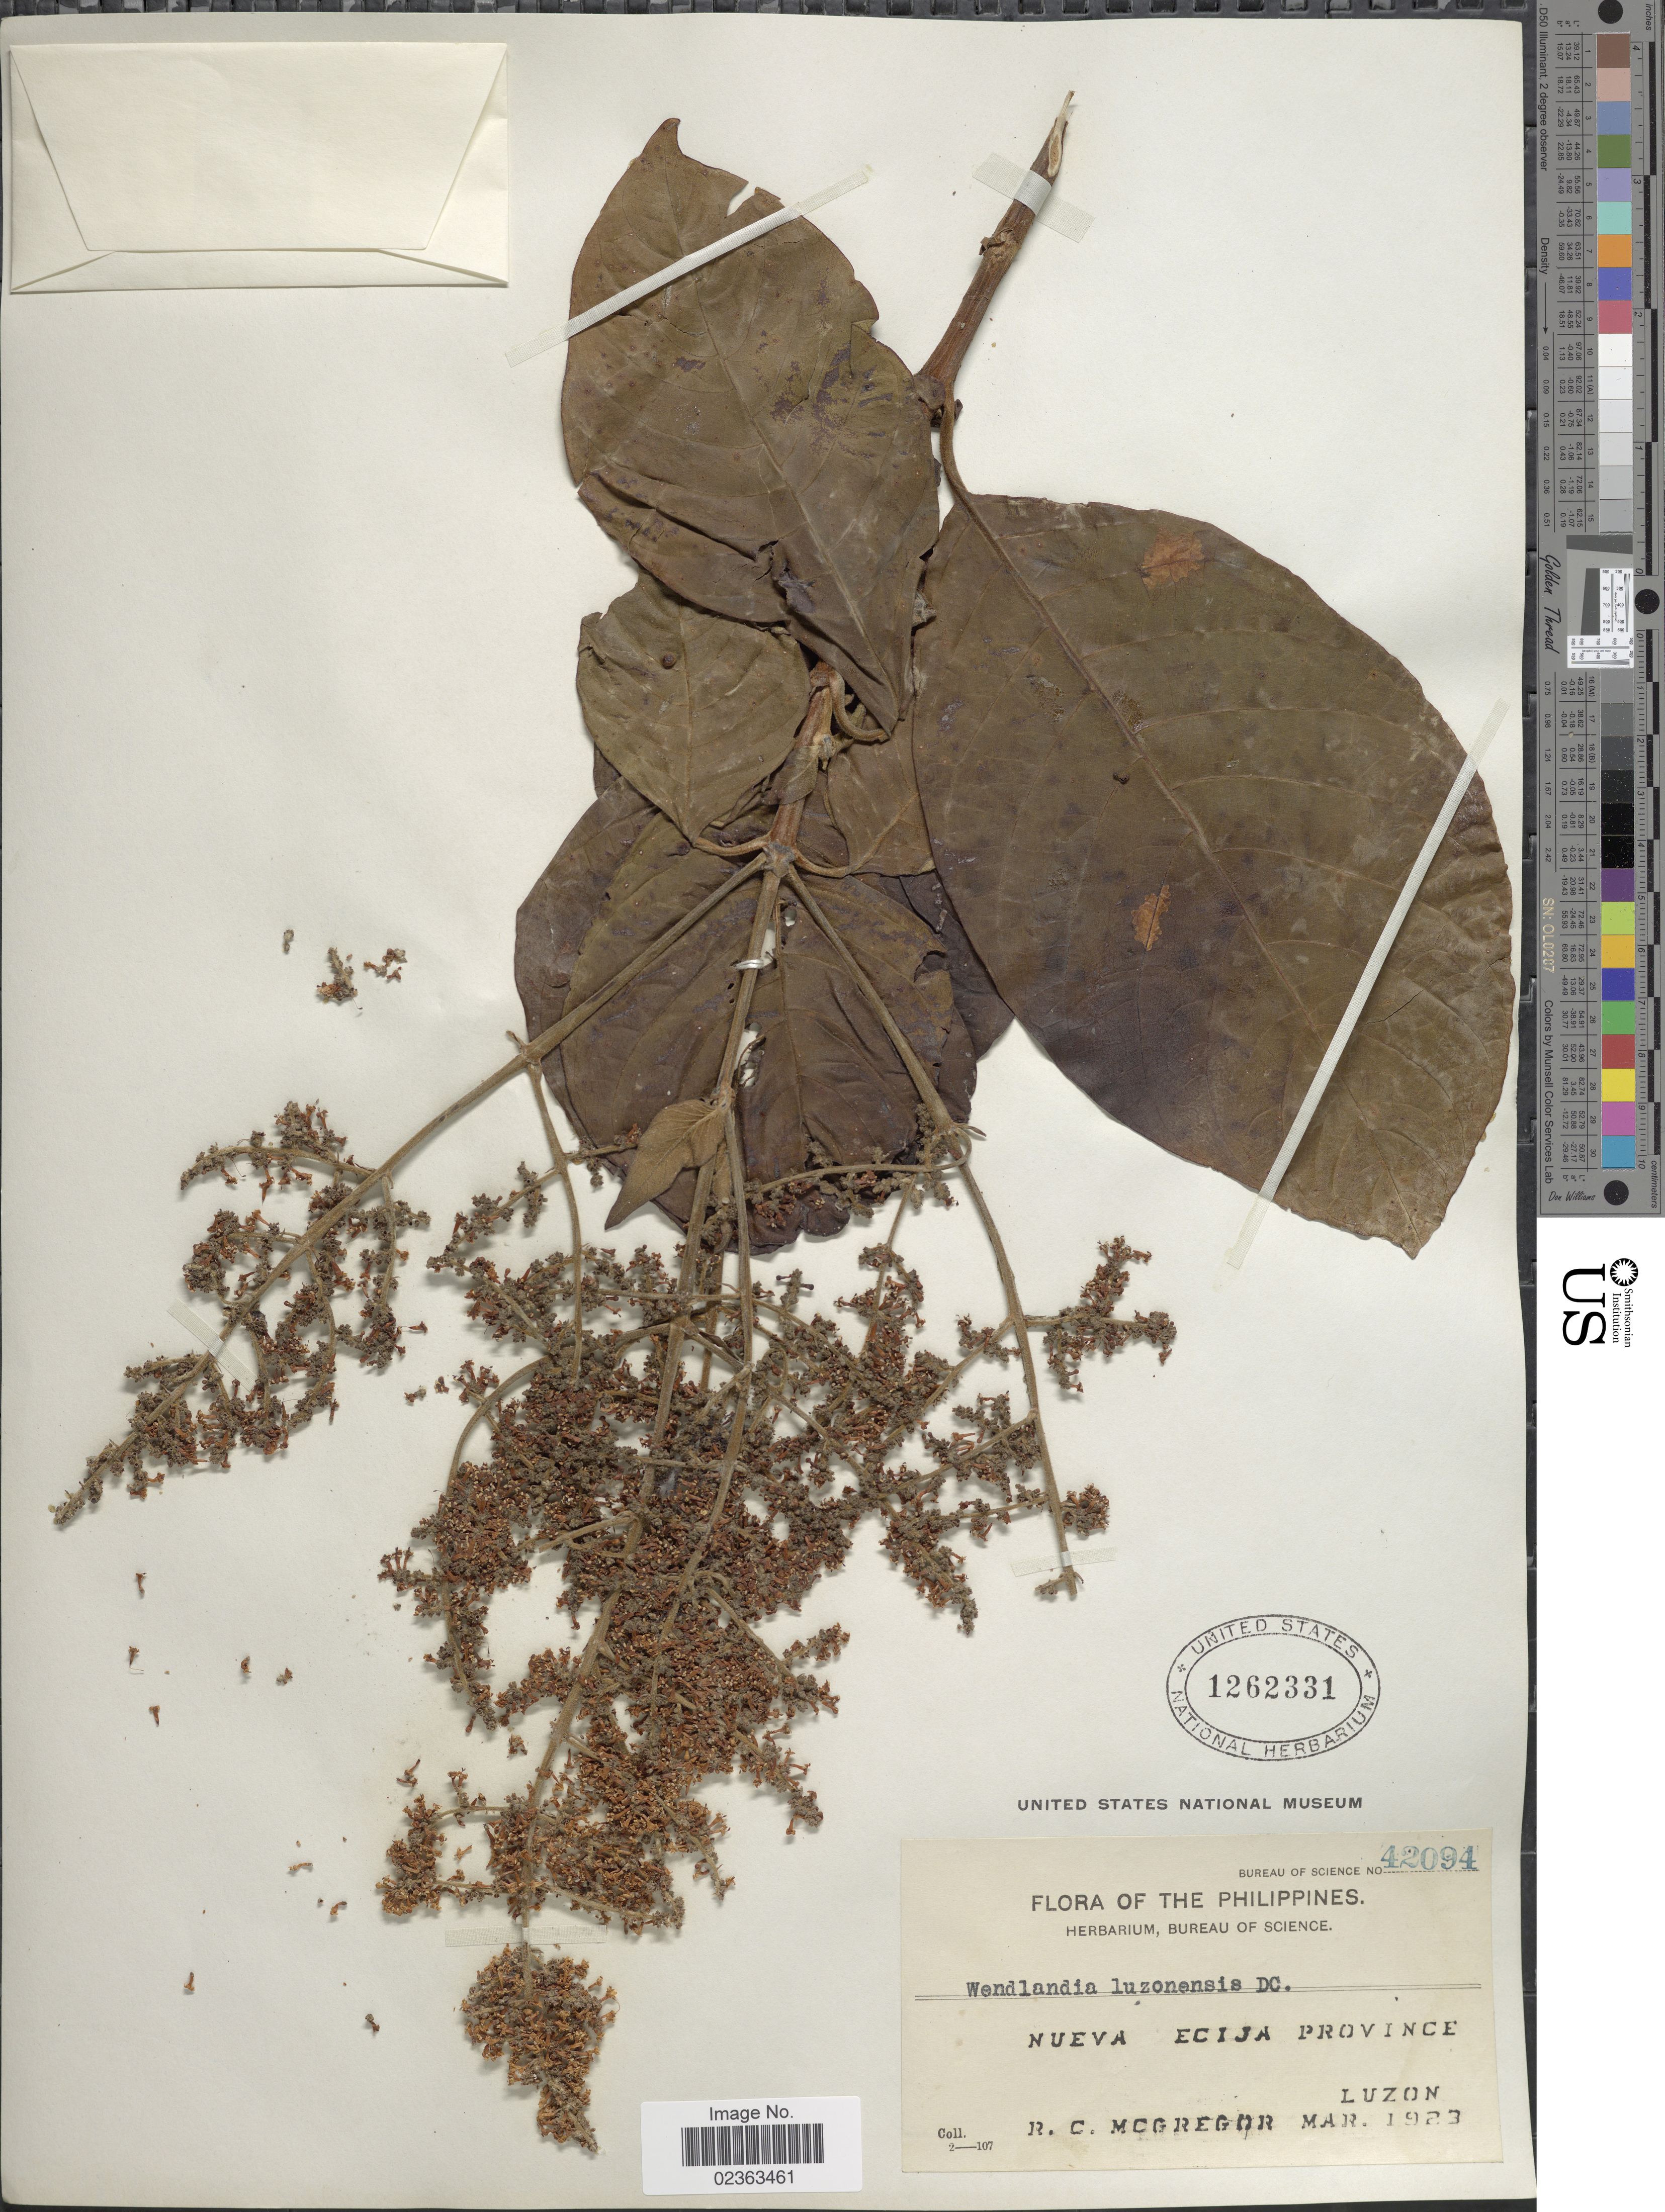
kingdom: Plantae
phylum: Tracheophyta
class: Magnoliopsida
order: Gentianales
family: Rubiaceae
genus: Wendlandia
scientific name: Wendlandia luzoniensis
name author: DC.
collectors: R. C. McGregor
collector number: Bureau of Science 42094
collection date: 1923-03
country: Philippines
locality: Nueva Ecija Province Luzon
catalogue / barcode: US 1262331